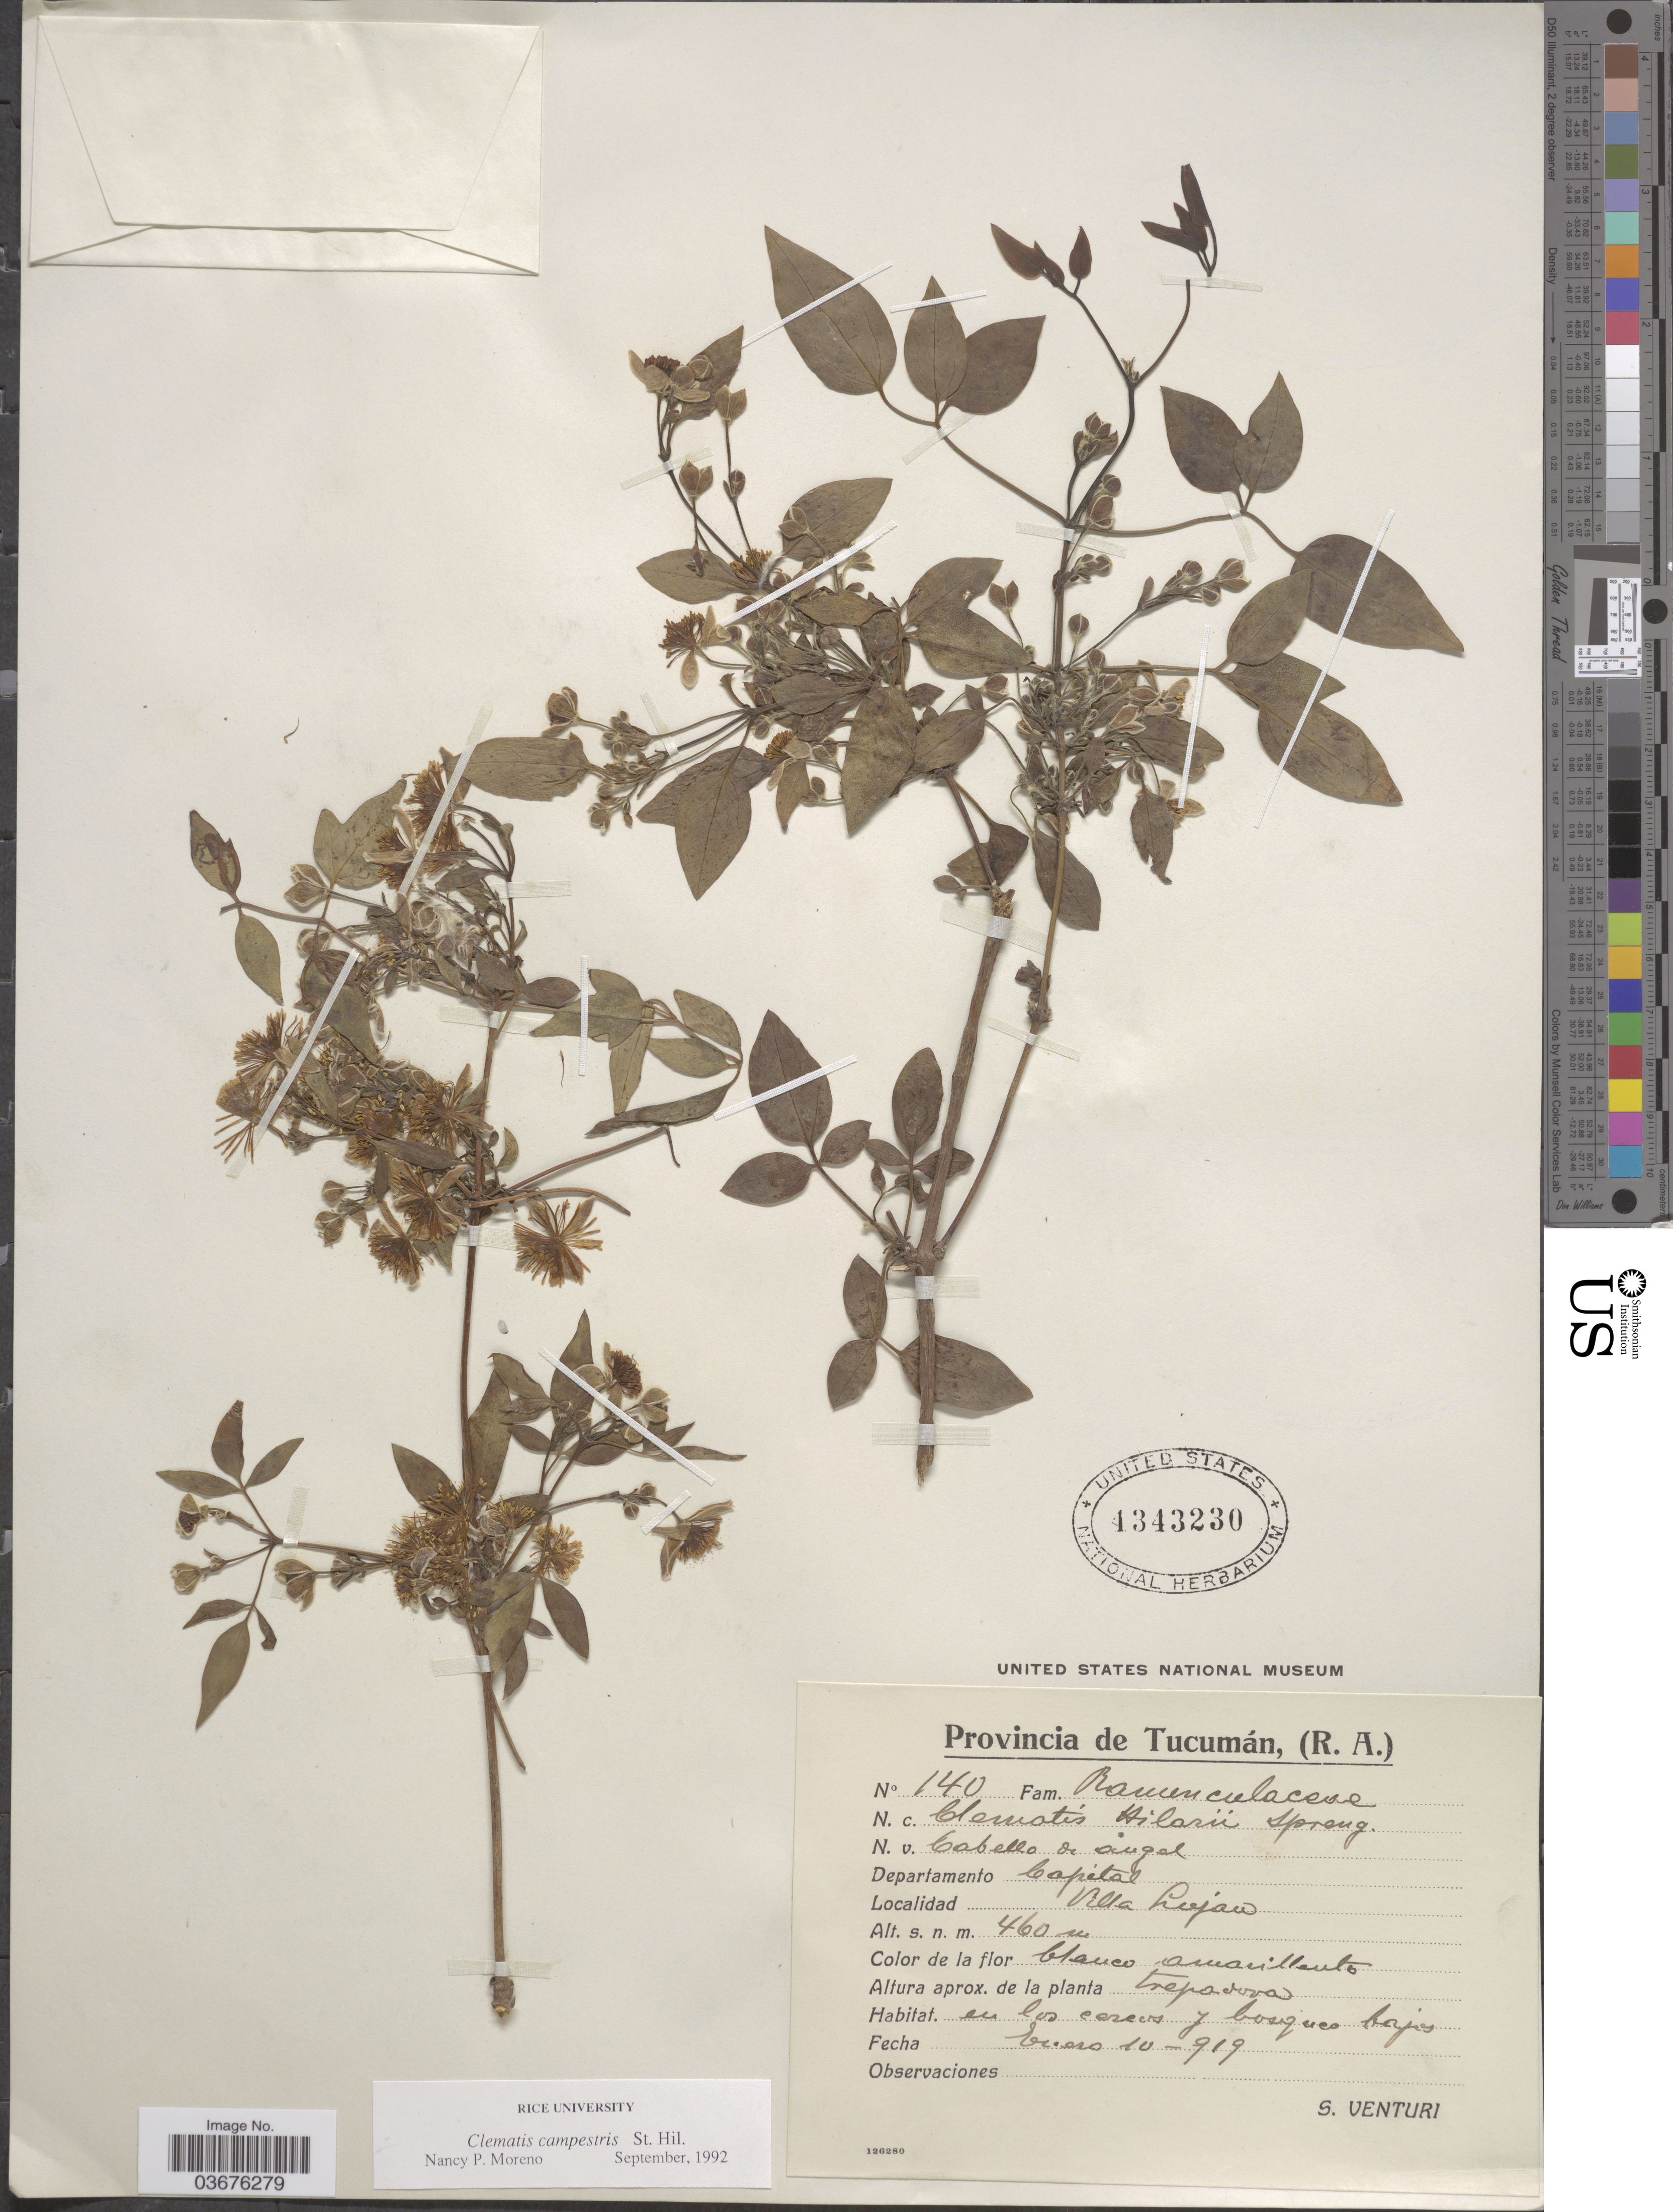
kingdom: Plantae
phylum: Tracheophyta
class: Magnoliopsida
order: Ranunculales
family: Ranunculaceae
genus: Clematis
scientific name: Clematis campestris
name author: A. St.-Hil.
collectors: S. Venturi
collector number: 140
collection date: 1919-01-10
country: Argentina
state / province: Tucuman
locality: Departamento Capital, Alta Lojan.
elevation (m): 460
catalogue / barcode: US 1343230